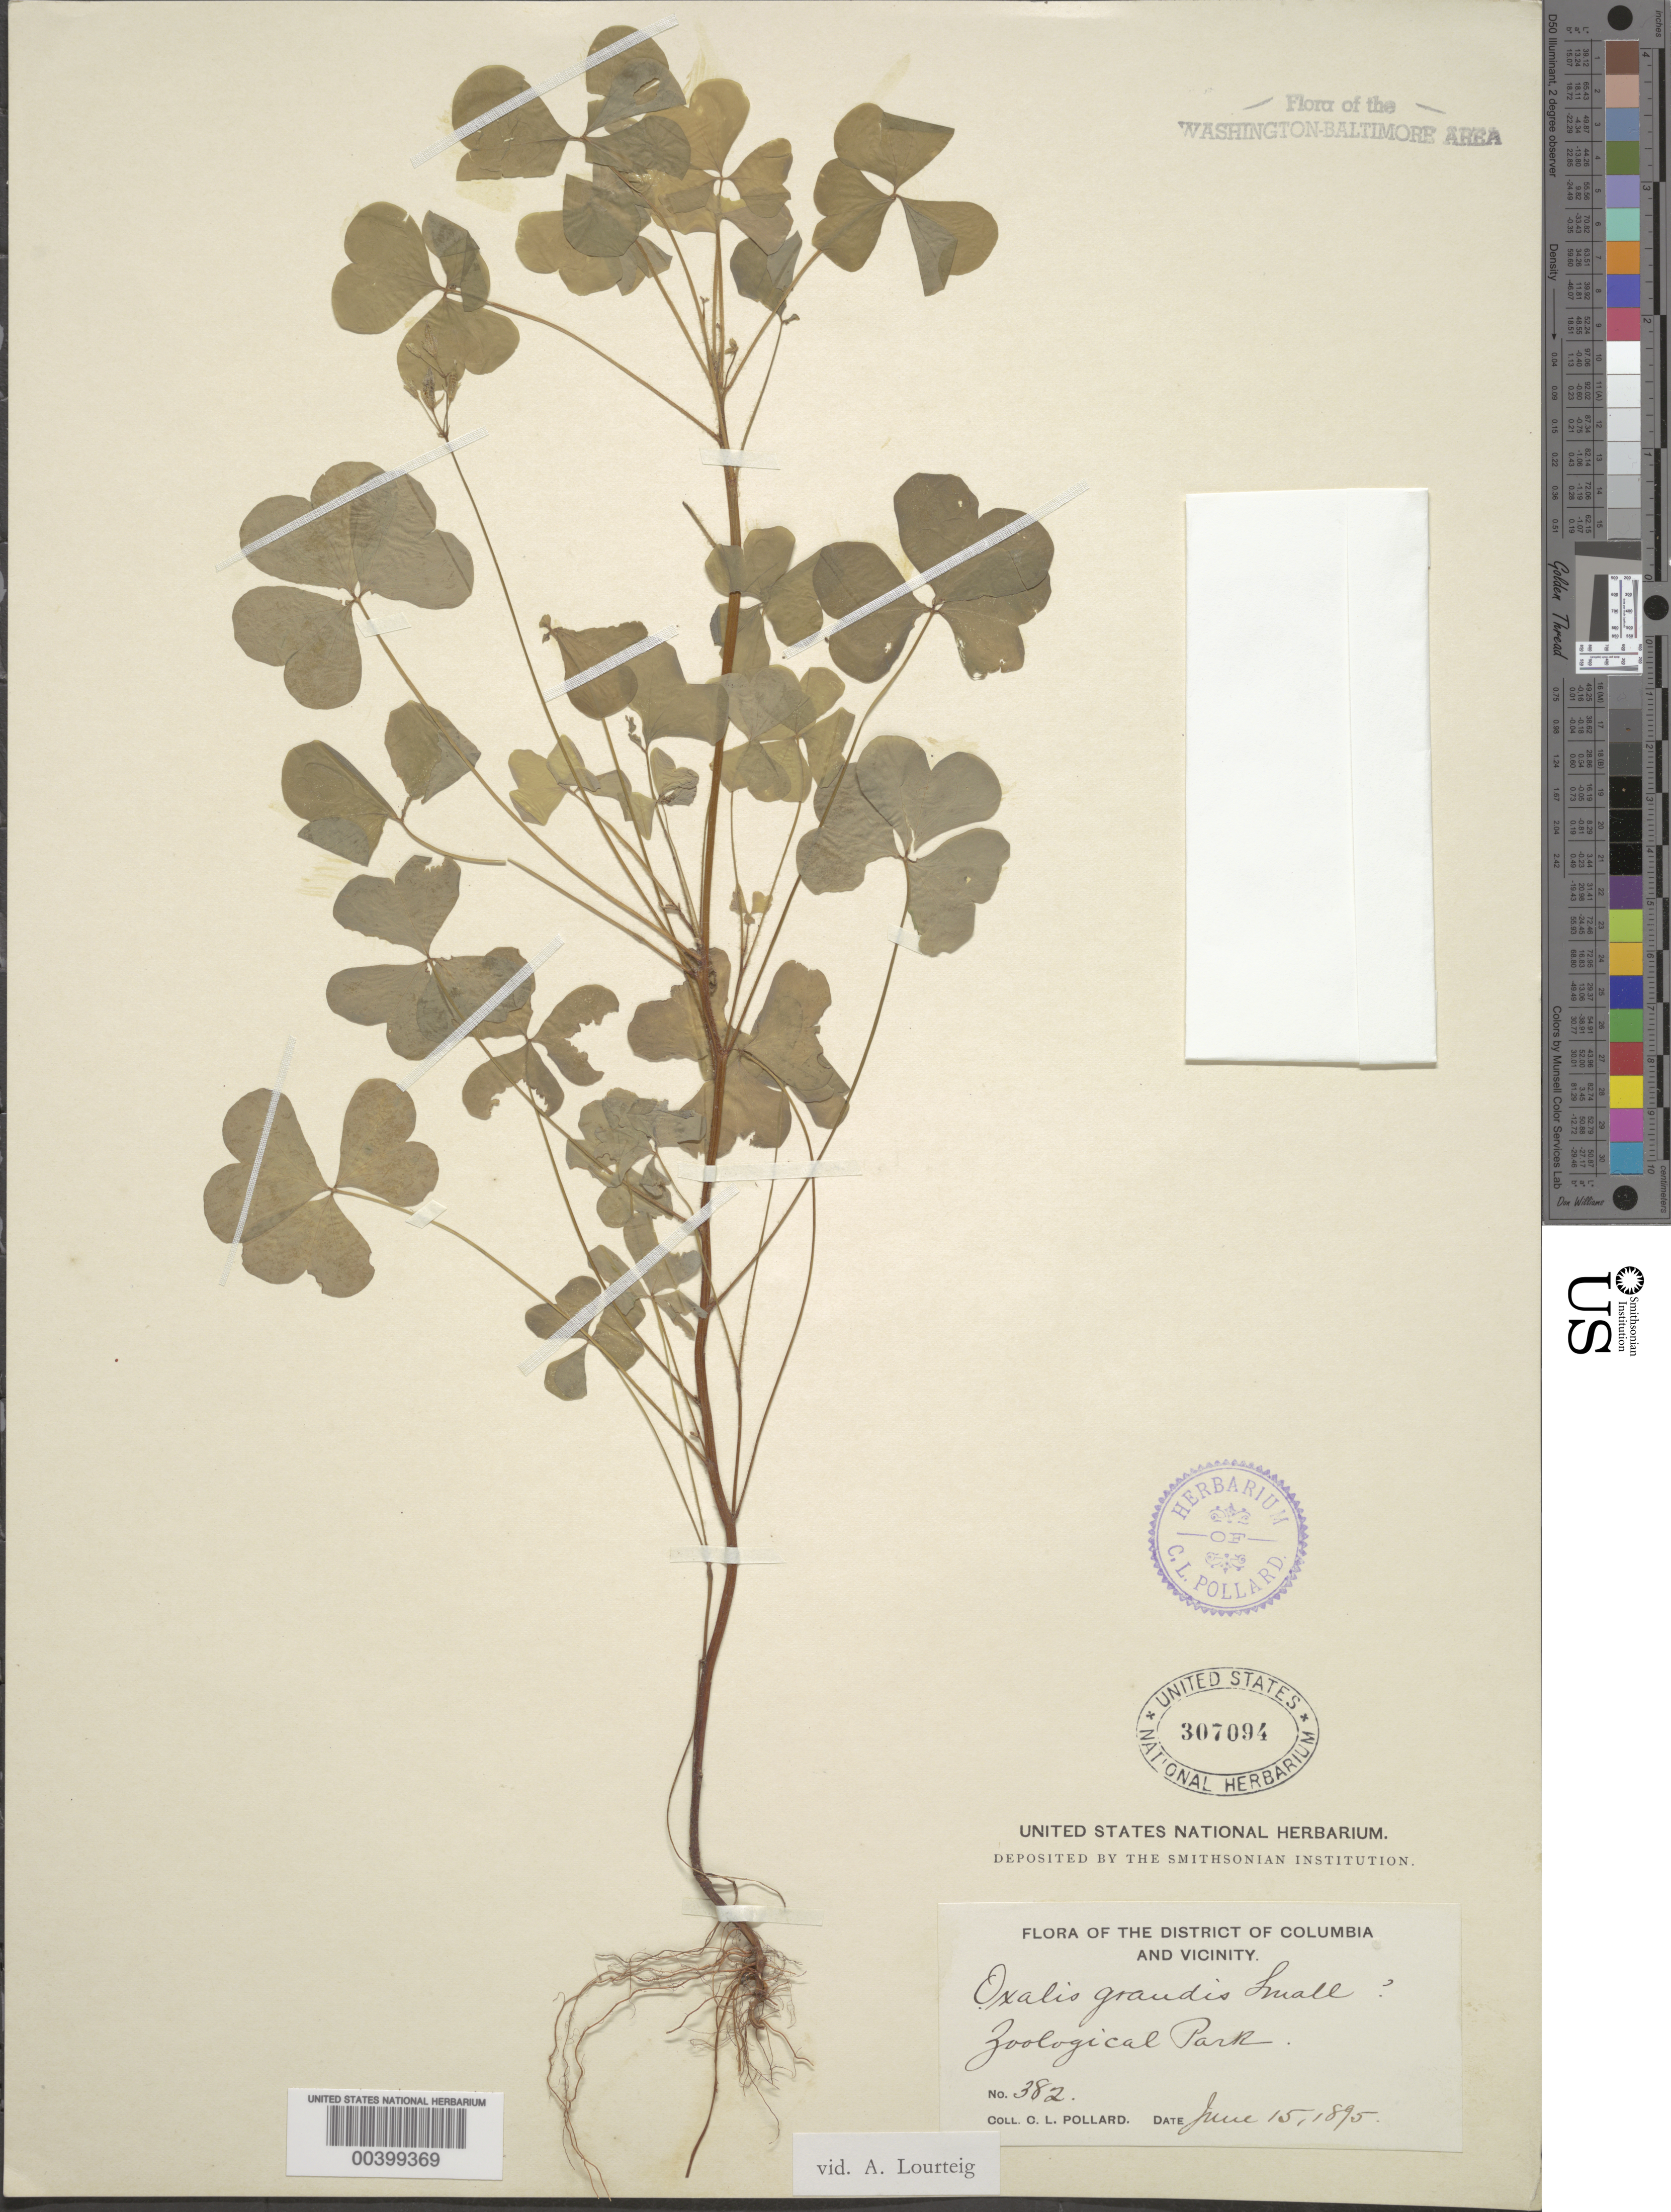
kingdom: Plantae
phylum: Tracheophyta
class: Magnoliopsida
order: Oxalidales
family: Oxalidaceae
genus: Oxalis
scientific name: Oxalis grandis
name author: Small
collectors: C. L. Pollard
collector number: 382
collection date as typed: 15 Jun 1895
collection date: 1895-06-15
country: United States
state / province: District of Columbia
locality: Zoological Park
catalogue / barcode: US 307094